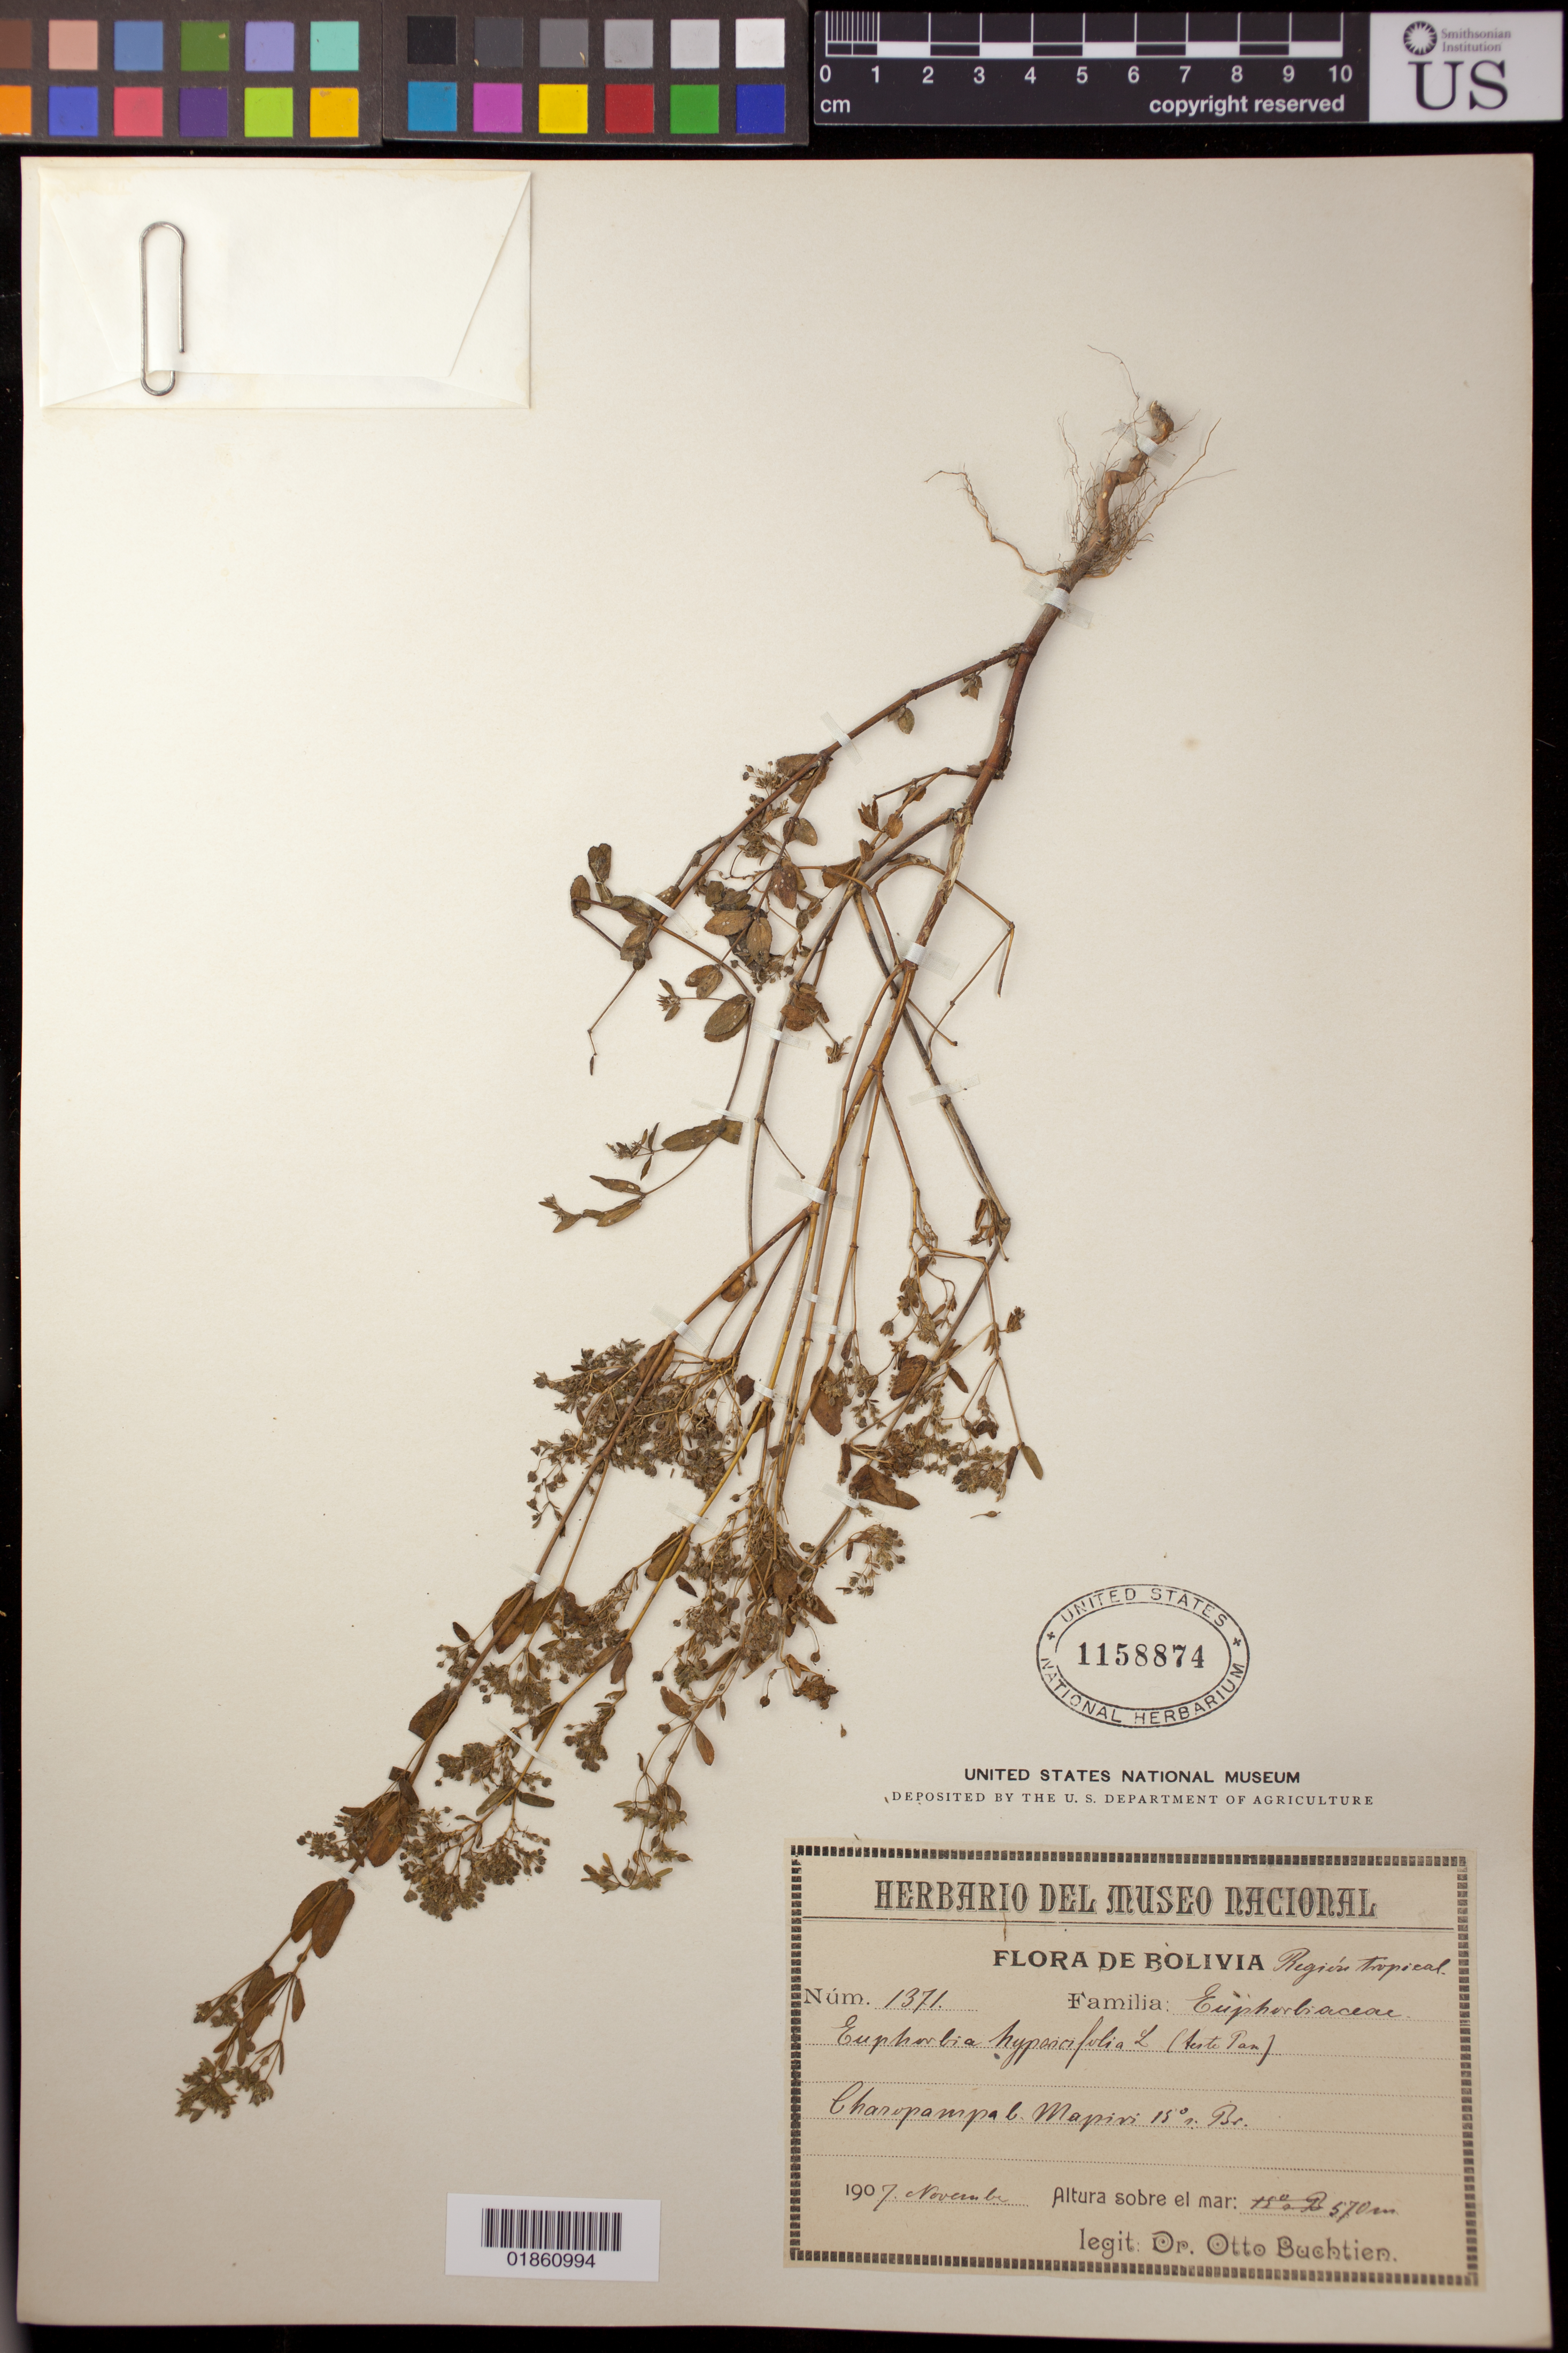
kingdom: Plantae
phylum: Tracheophyta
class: Magnoliopsida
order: Malpighiales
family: Euphorbiaceae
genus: Euphorbia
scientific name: Euphorbia hypericifolia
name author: L.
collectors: O. Buchtien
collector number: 1371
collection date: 1907-11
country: Bolivia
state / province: La Paz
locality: Charopampa b. Mapiri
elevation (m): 570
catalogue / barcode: US 1158874